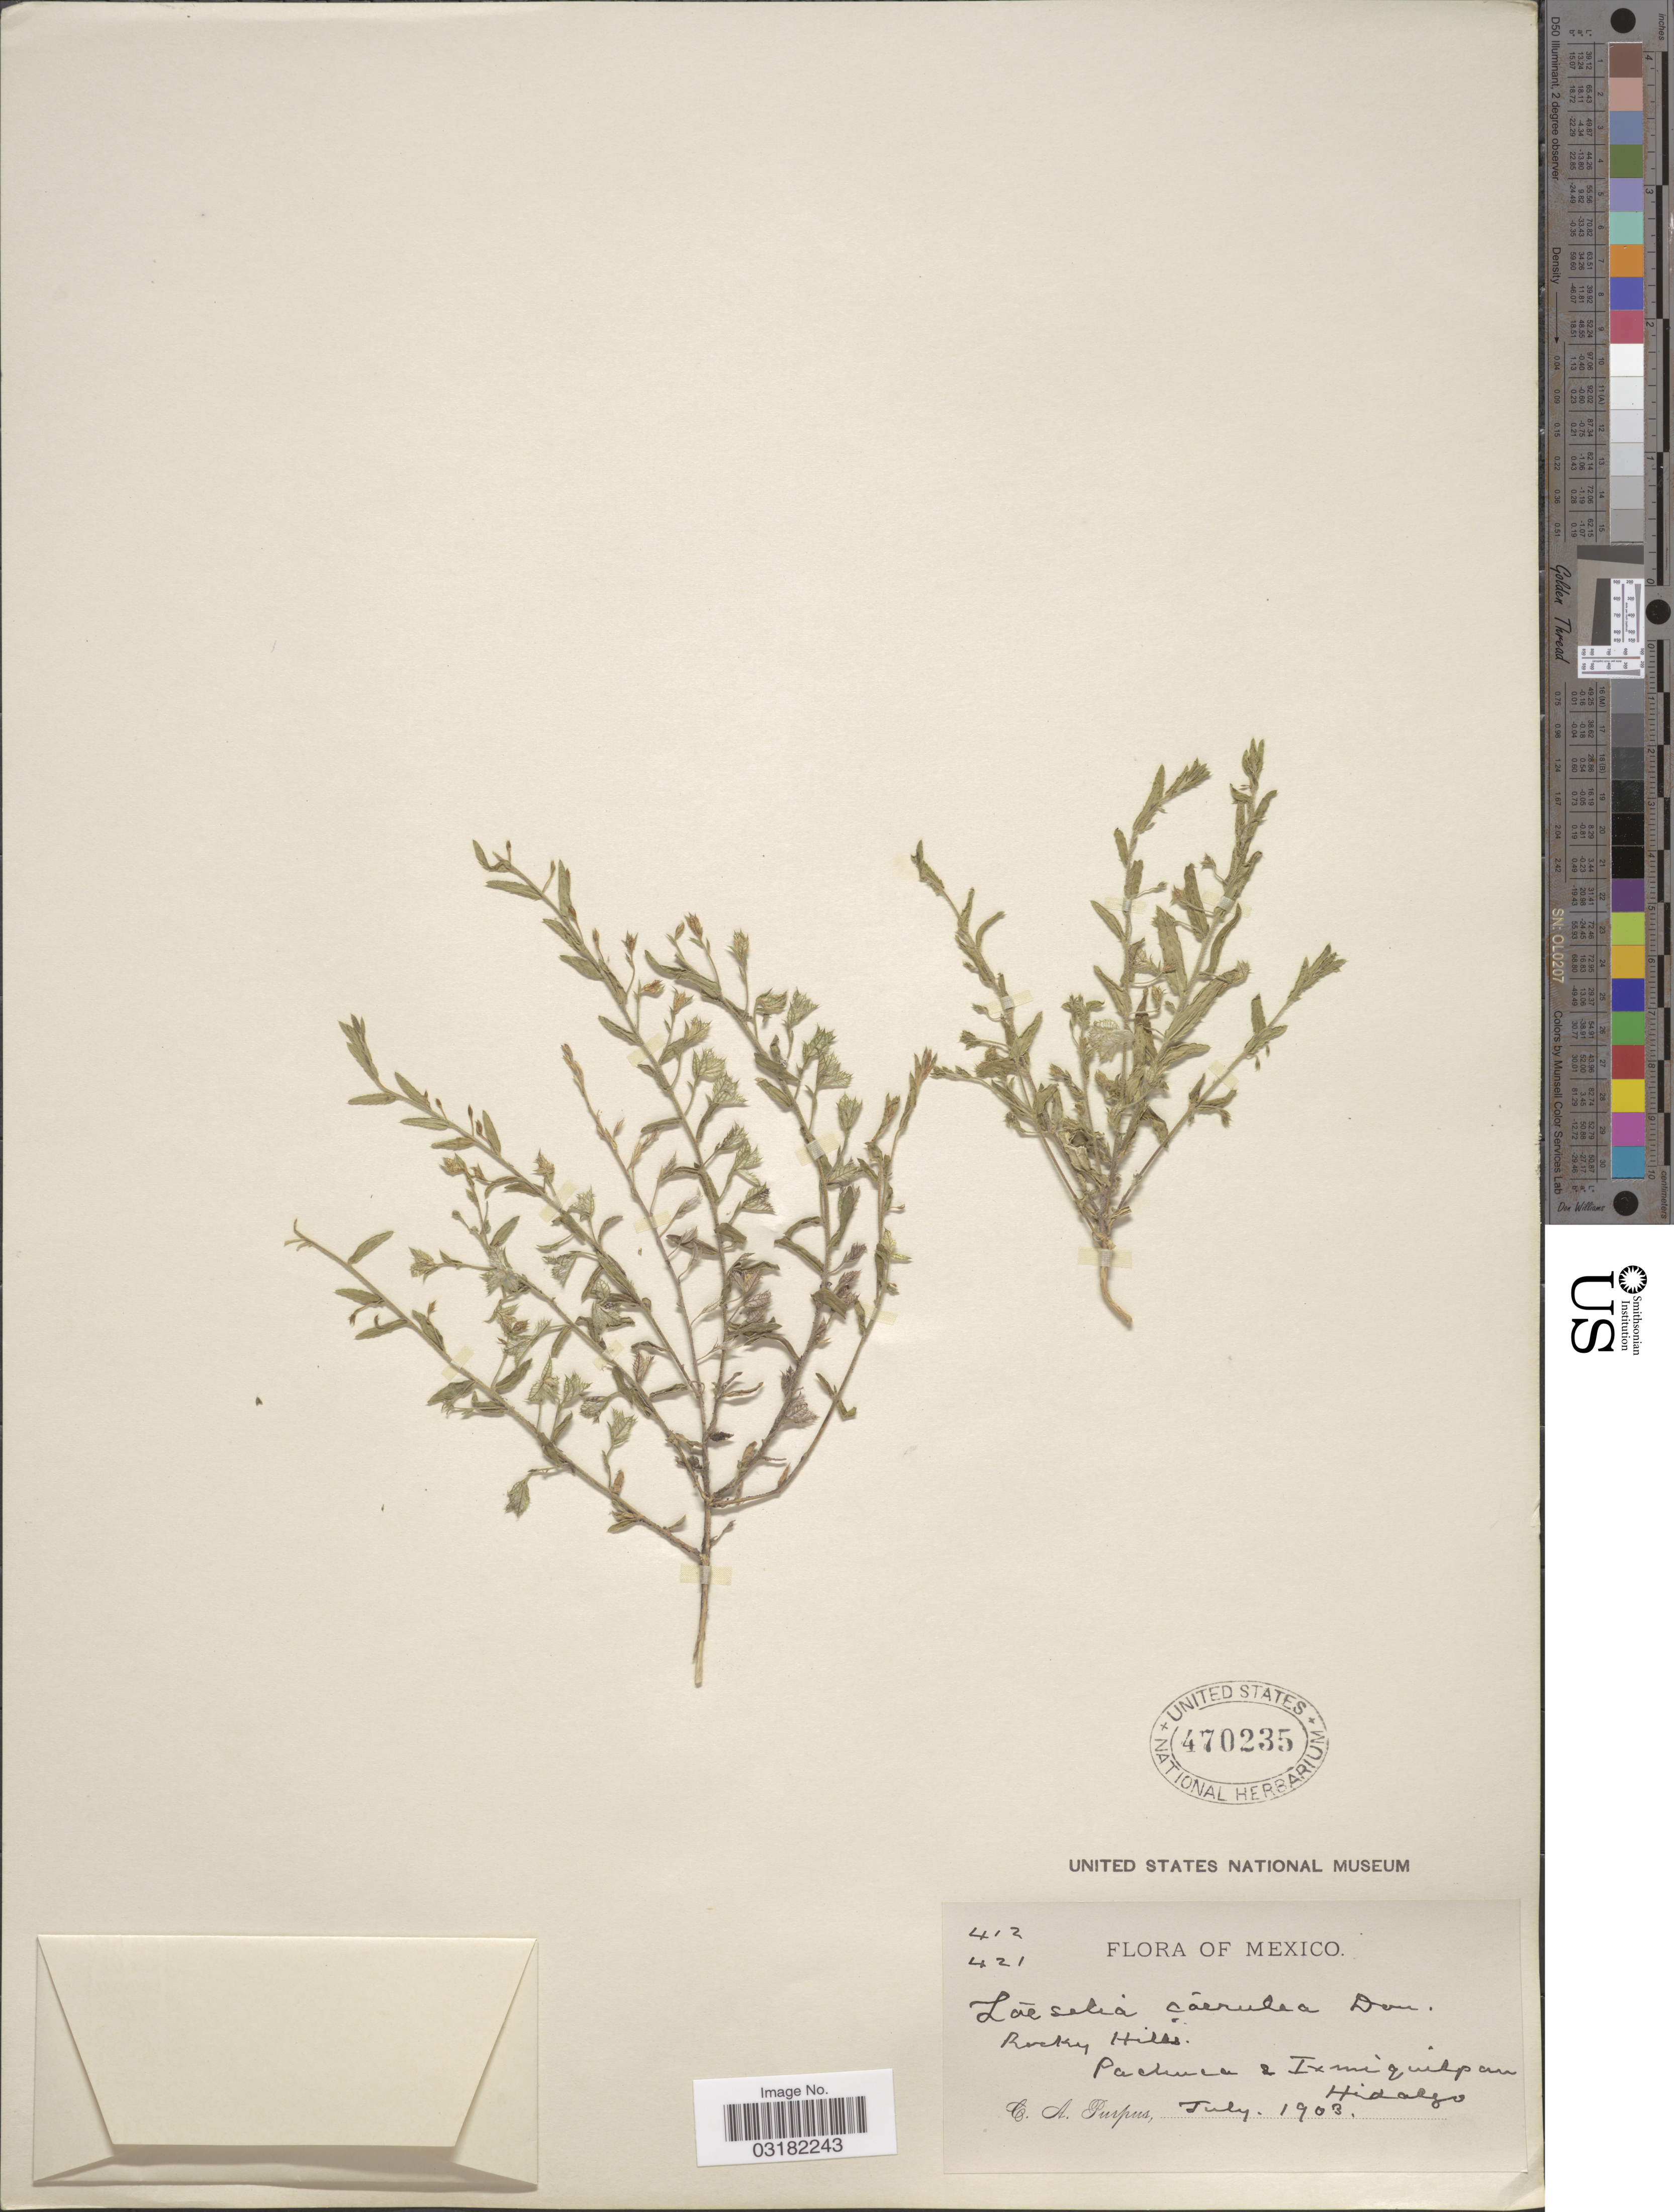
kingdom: Plantae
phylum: Tracheophyta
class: Magnoliopsida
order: Ericales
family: Polemoniaceae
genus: Loeselia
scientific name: Loeselia caerulea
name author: (Cav.) G. Don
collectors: C. A. Purpus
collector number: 412/421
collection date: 1903-07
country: Mexico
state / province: Hidalgo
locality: Rocky hills. Pachuca & Ixmiquilpan.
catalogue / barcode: US 470235